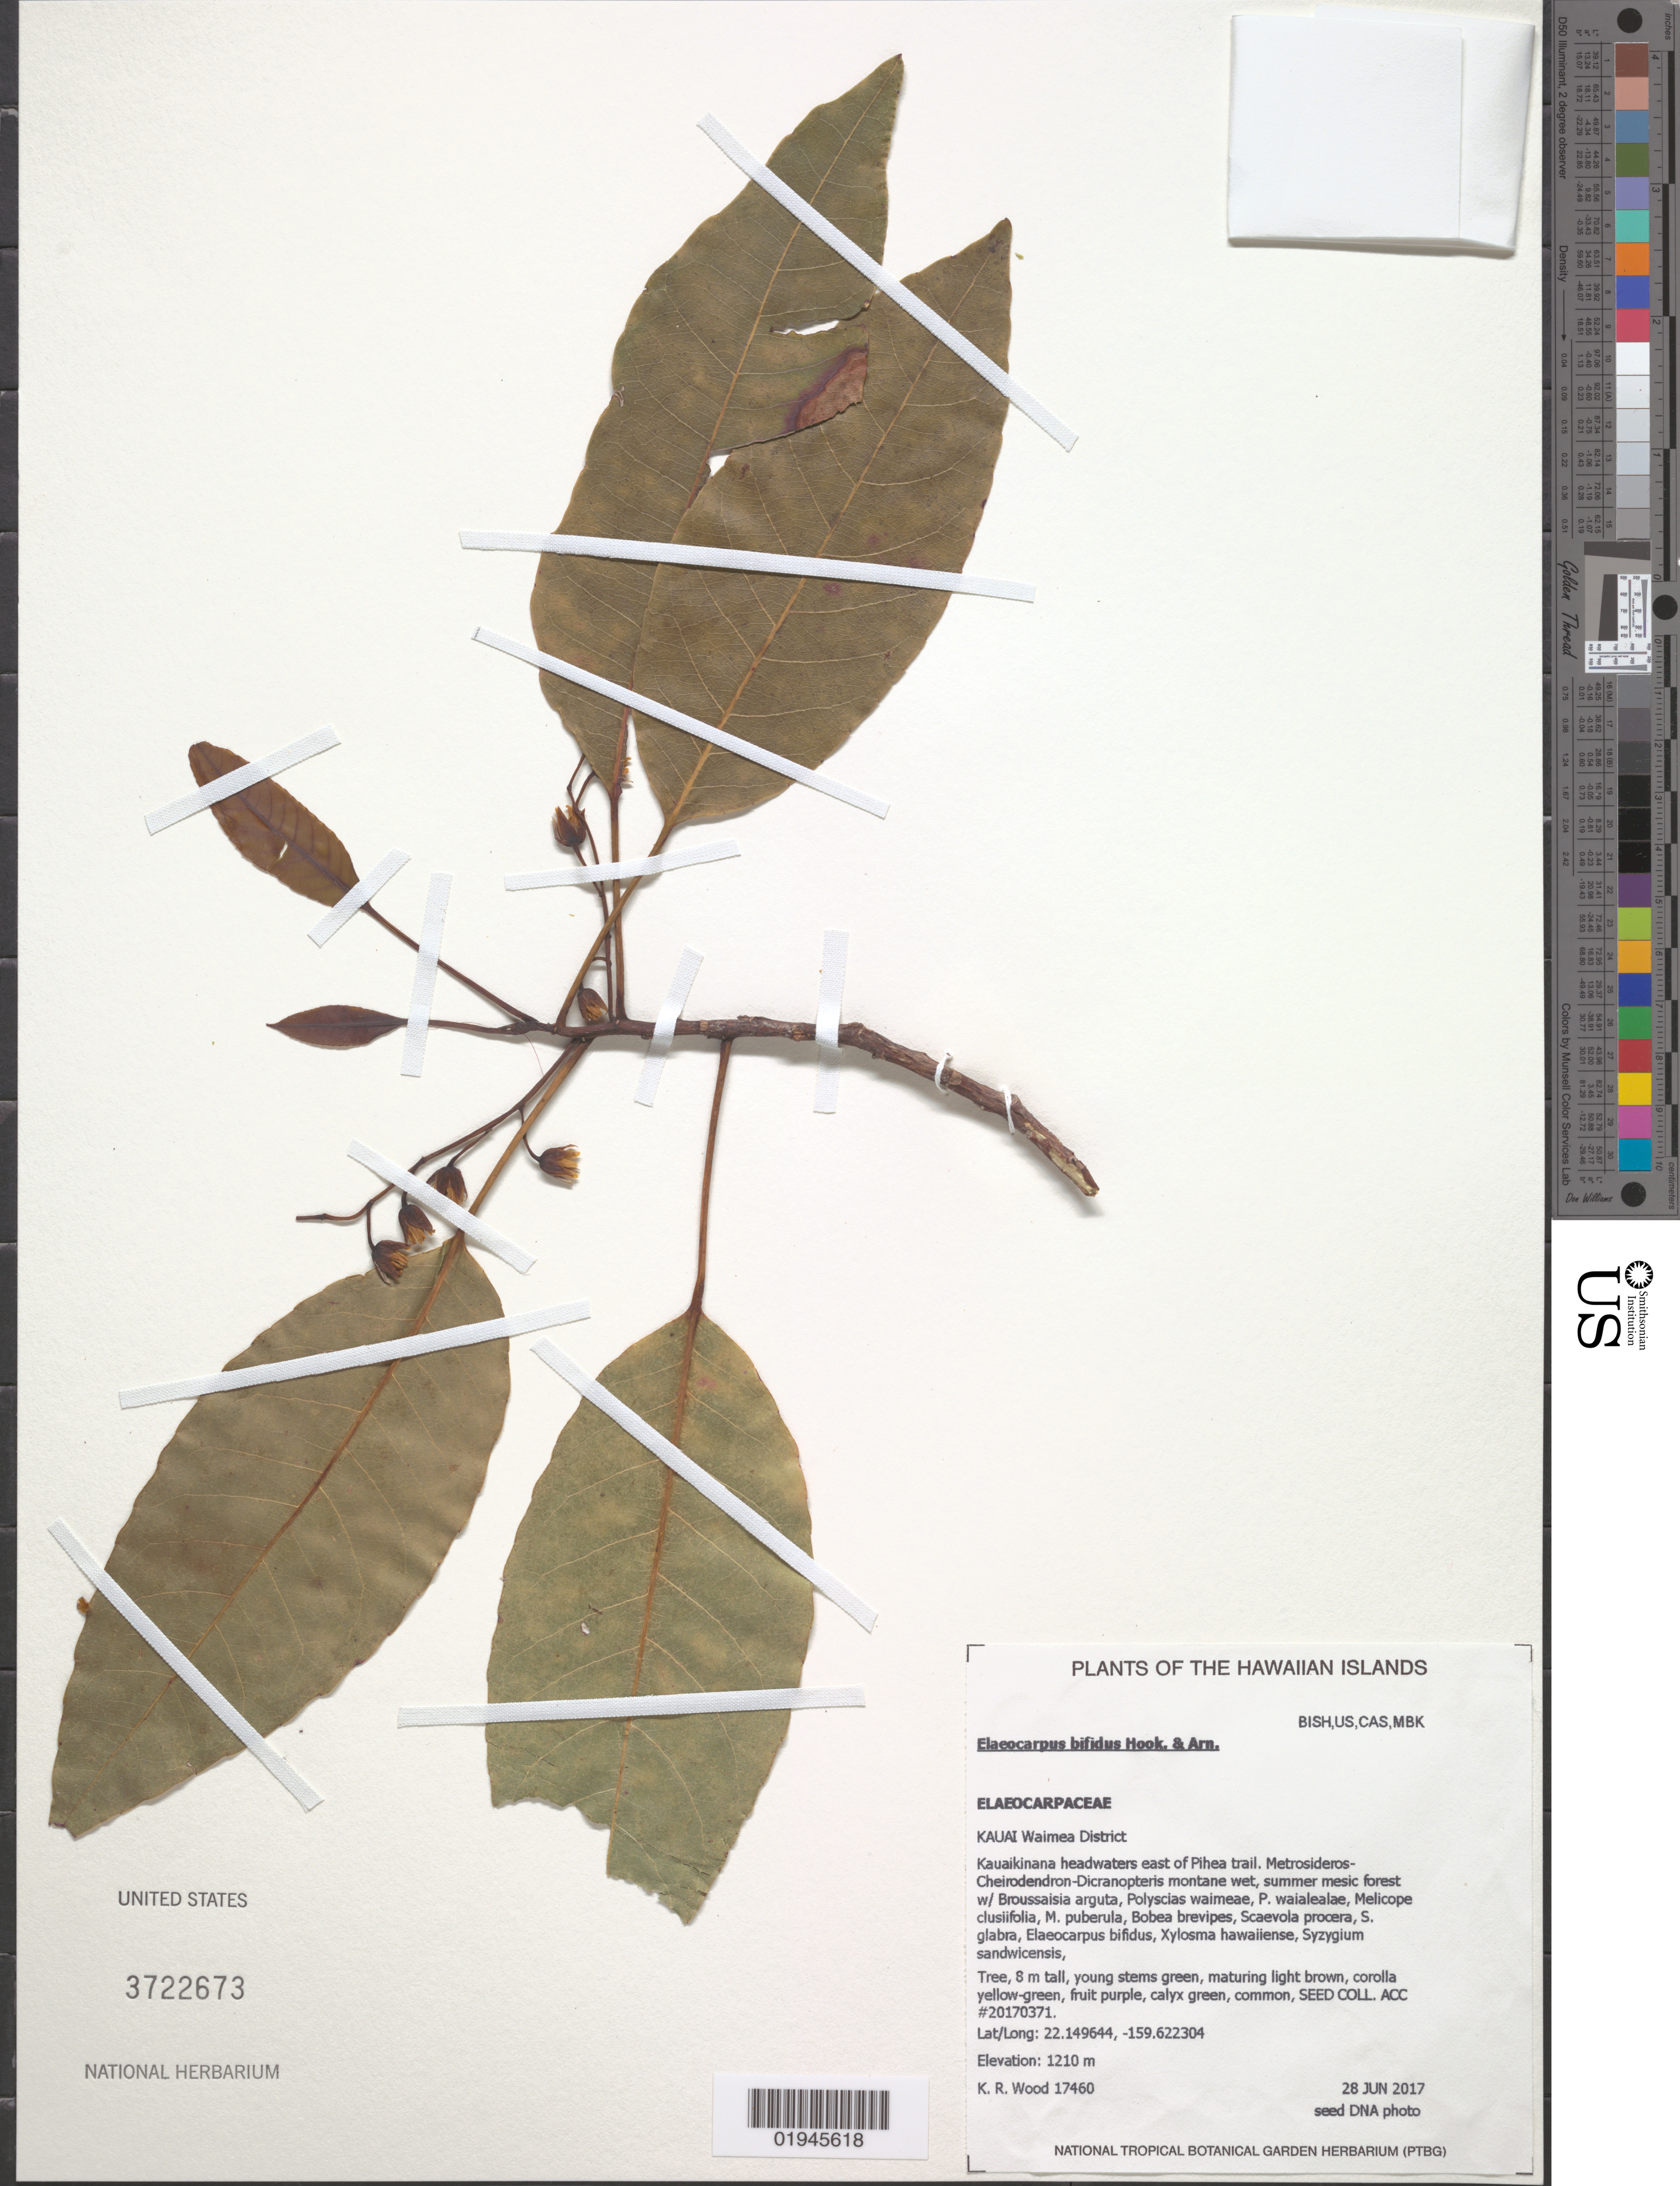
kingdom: Plantae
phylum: Tracheophyta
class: Magnoliopsida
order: Oxalidales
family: Elaeocarpaceae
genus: Elaeocarpus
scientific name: Elaeocarpus bifidus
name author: Hook. & Arn.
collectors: K. R. Wood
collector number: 17460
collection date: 2017-06-28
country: United States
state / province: Hawaii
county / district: Kauai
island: Kaua'i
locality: Waimea District, Kauaikinana headwaters east of Pihea trail.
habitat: Montane, wet, summer mesic forest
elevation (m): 1210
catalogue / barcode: US 3722673